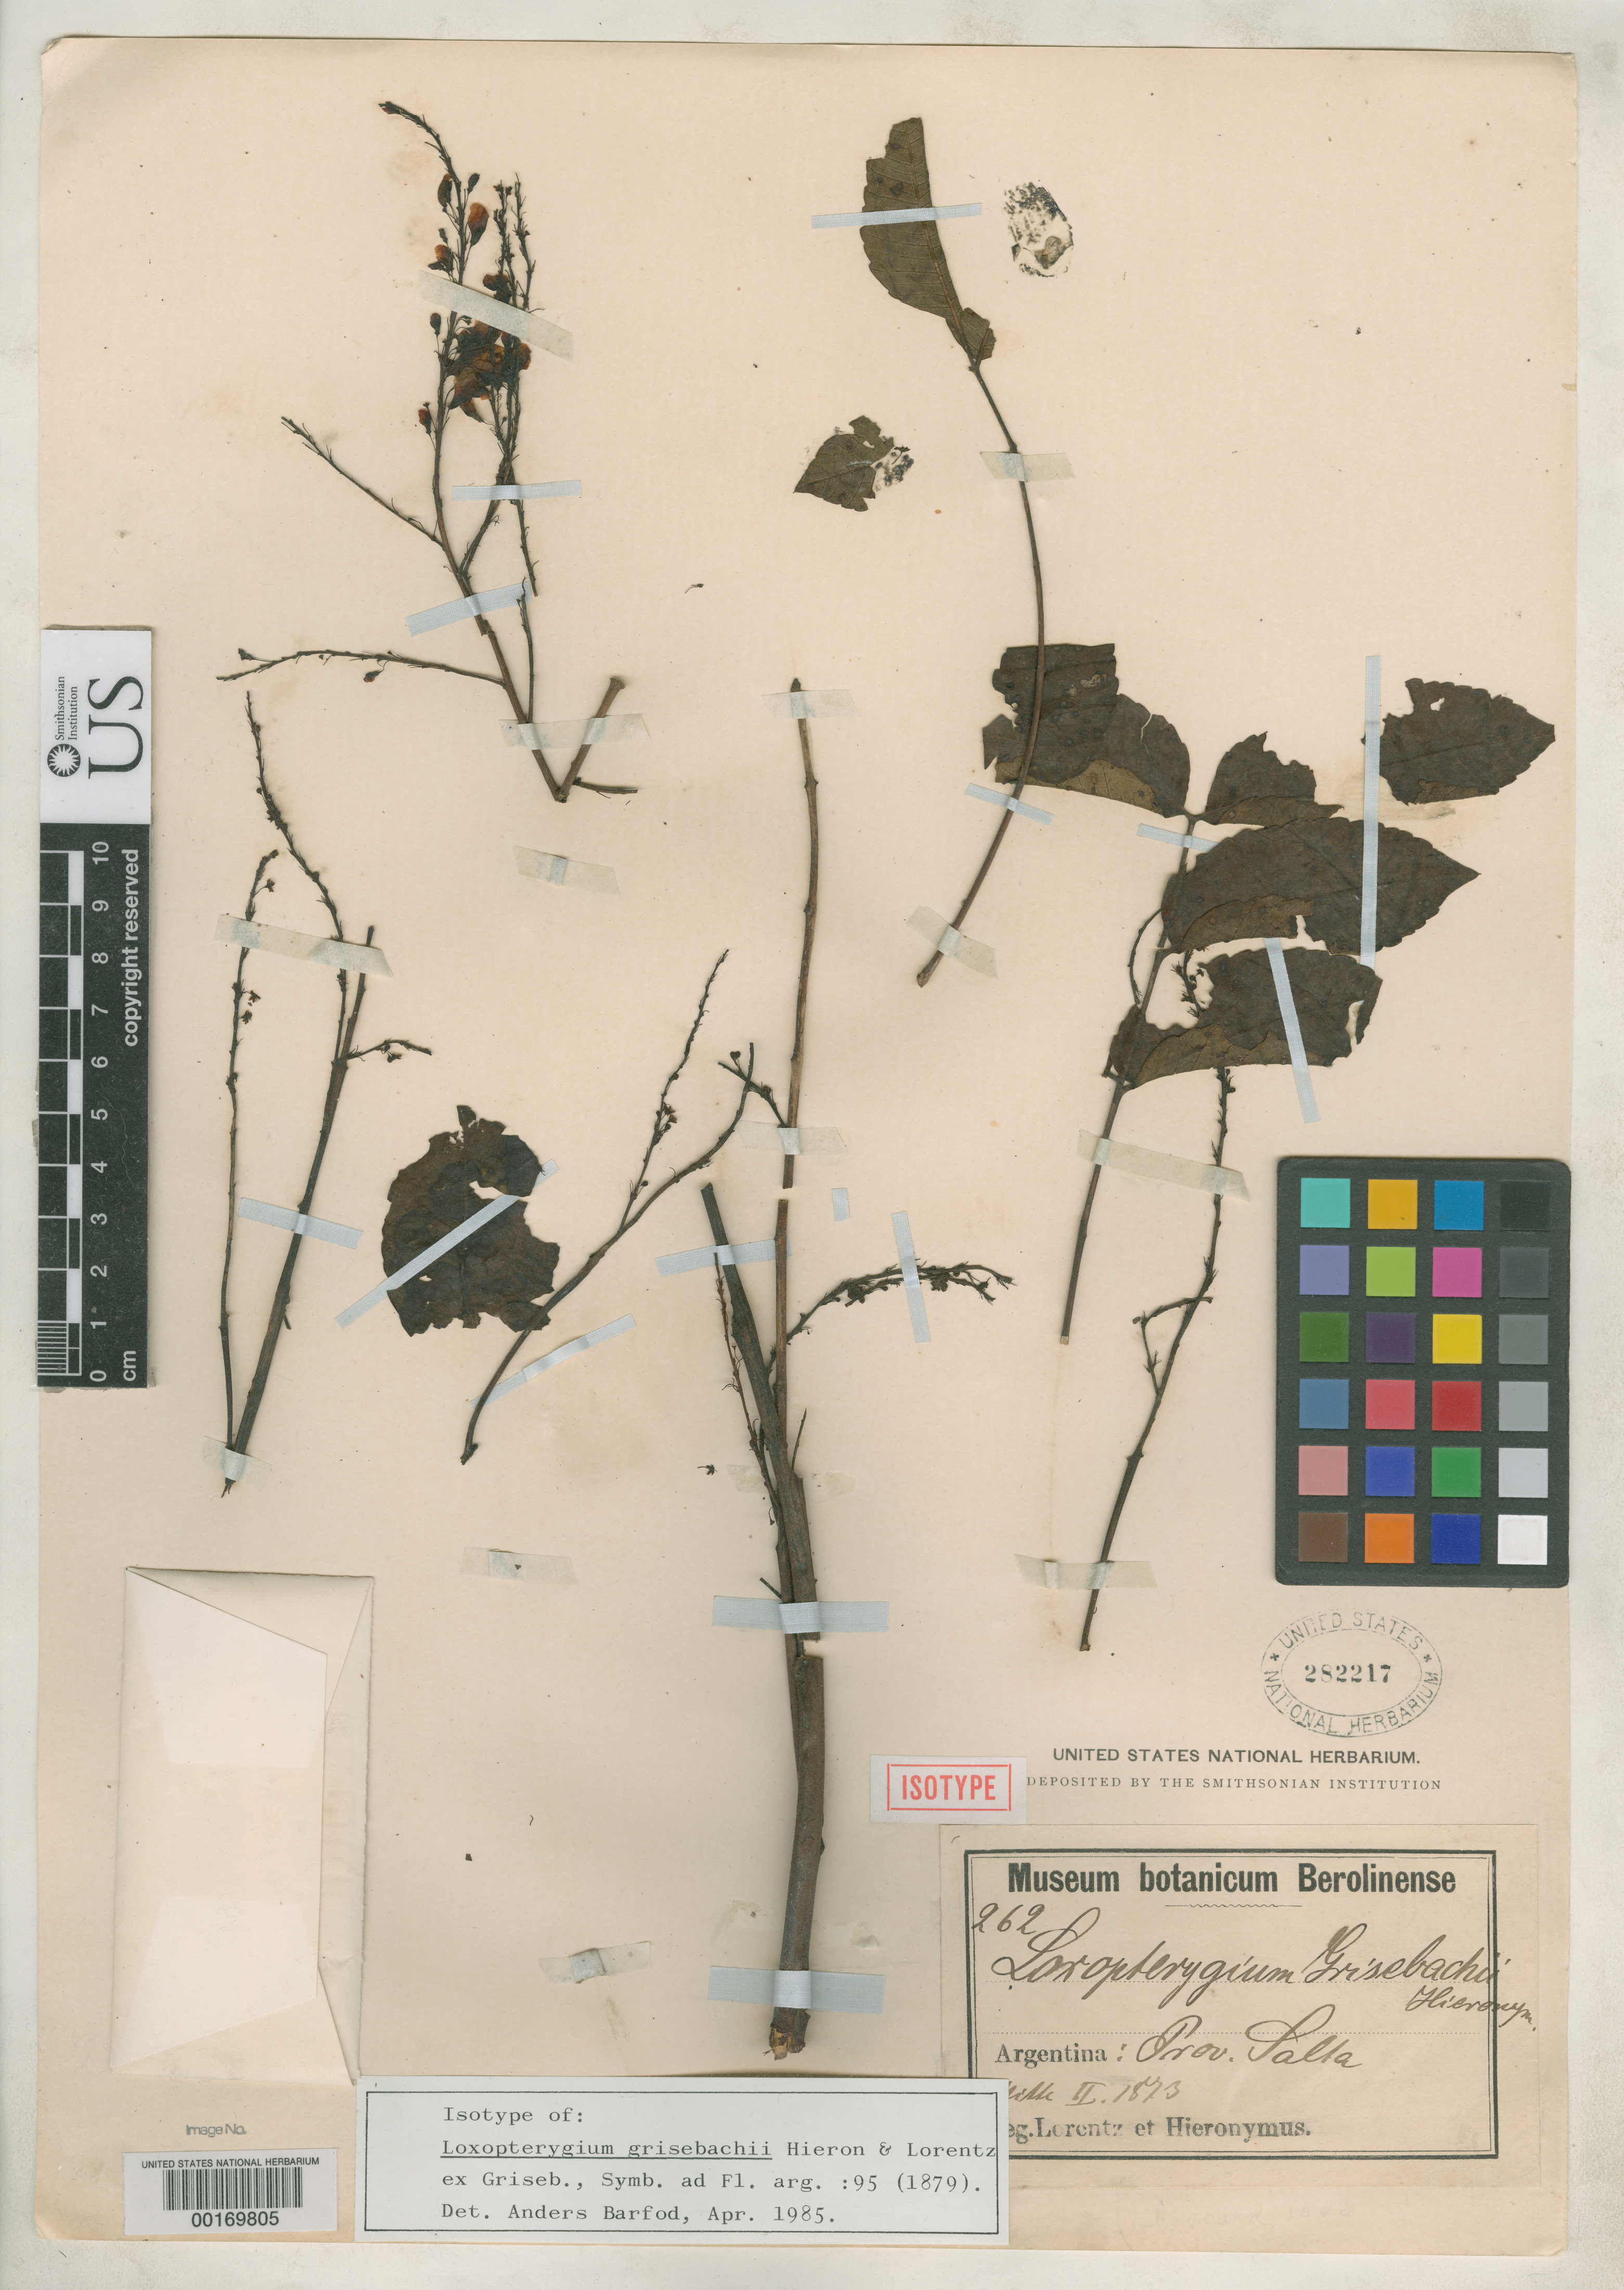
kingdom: Plantae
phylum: Tracheophyta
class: Magnoliopsida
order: Sapindales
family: Anacardiaceae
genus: Loxopterygium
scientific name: Loxopterygium grisebachii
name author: Hieron. & Lorentz ex Griseb.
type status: Possible Isotype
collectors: P. G. Lorentz & G. H. Hieronymus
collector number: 262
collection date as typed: Feb 1873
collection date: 1873-02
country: Argentina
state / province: Salta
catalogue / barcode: US 282217